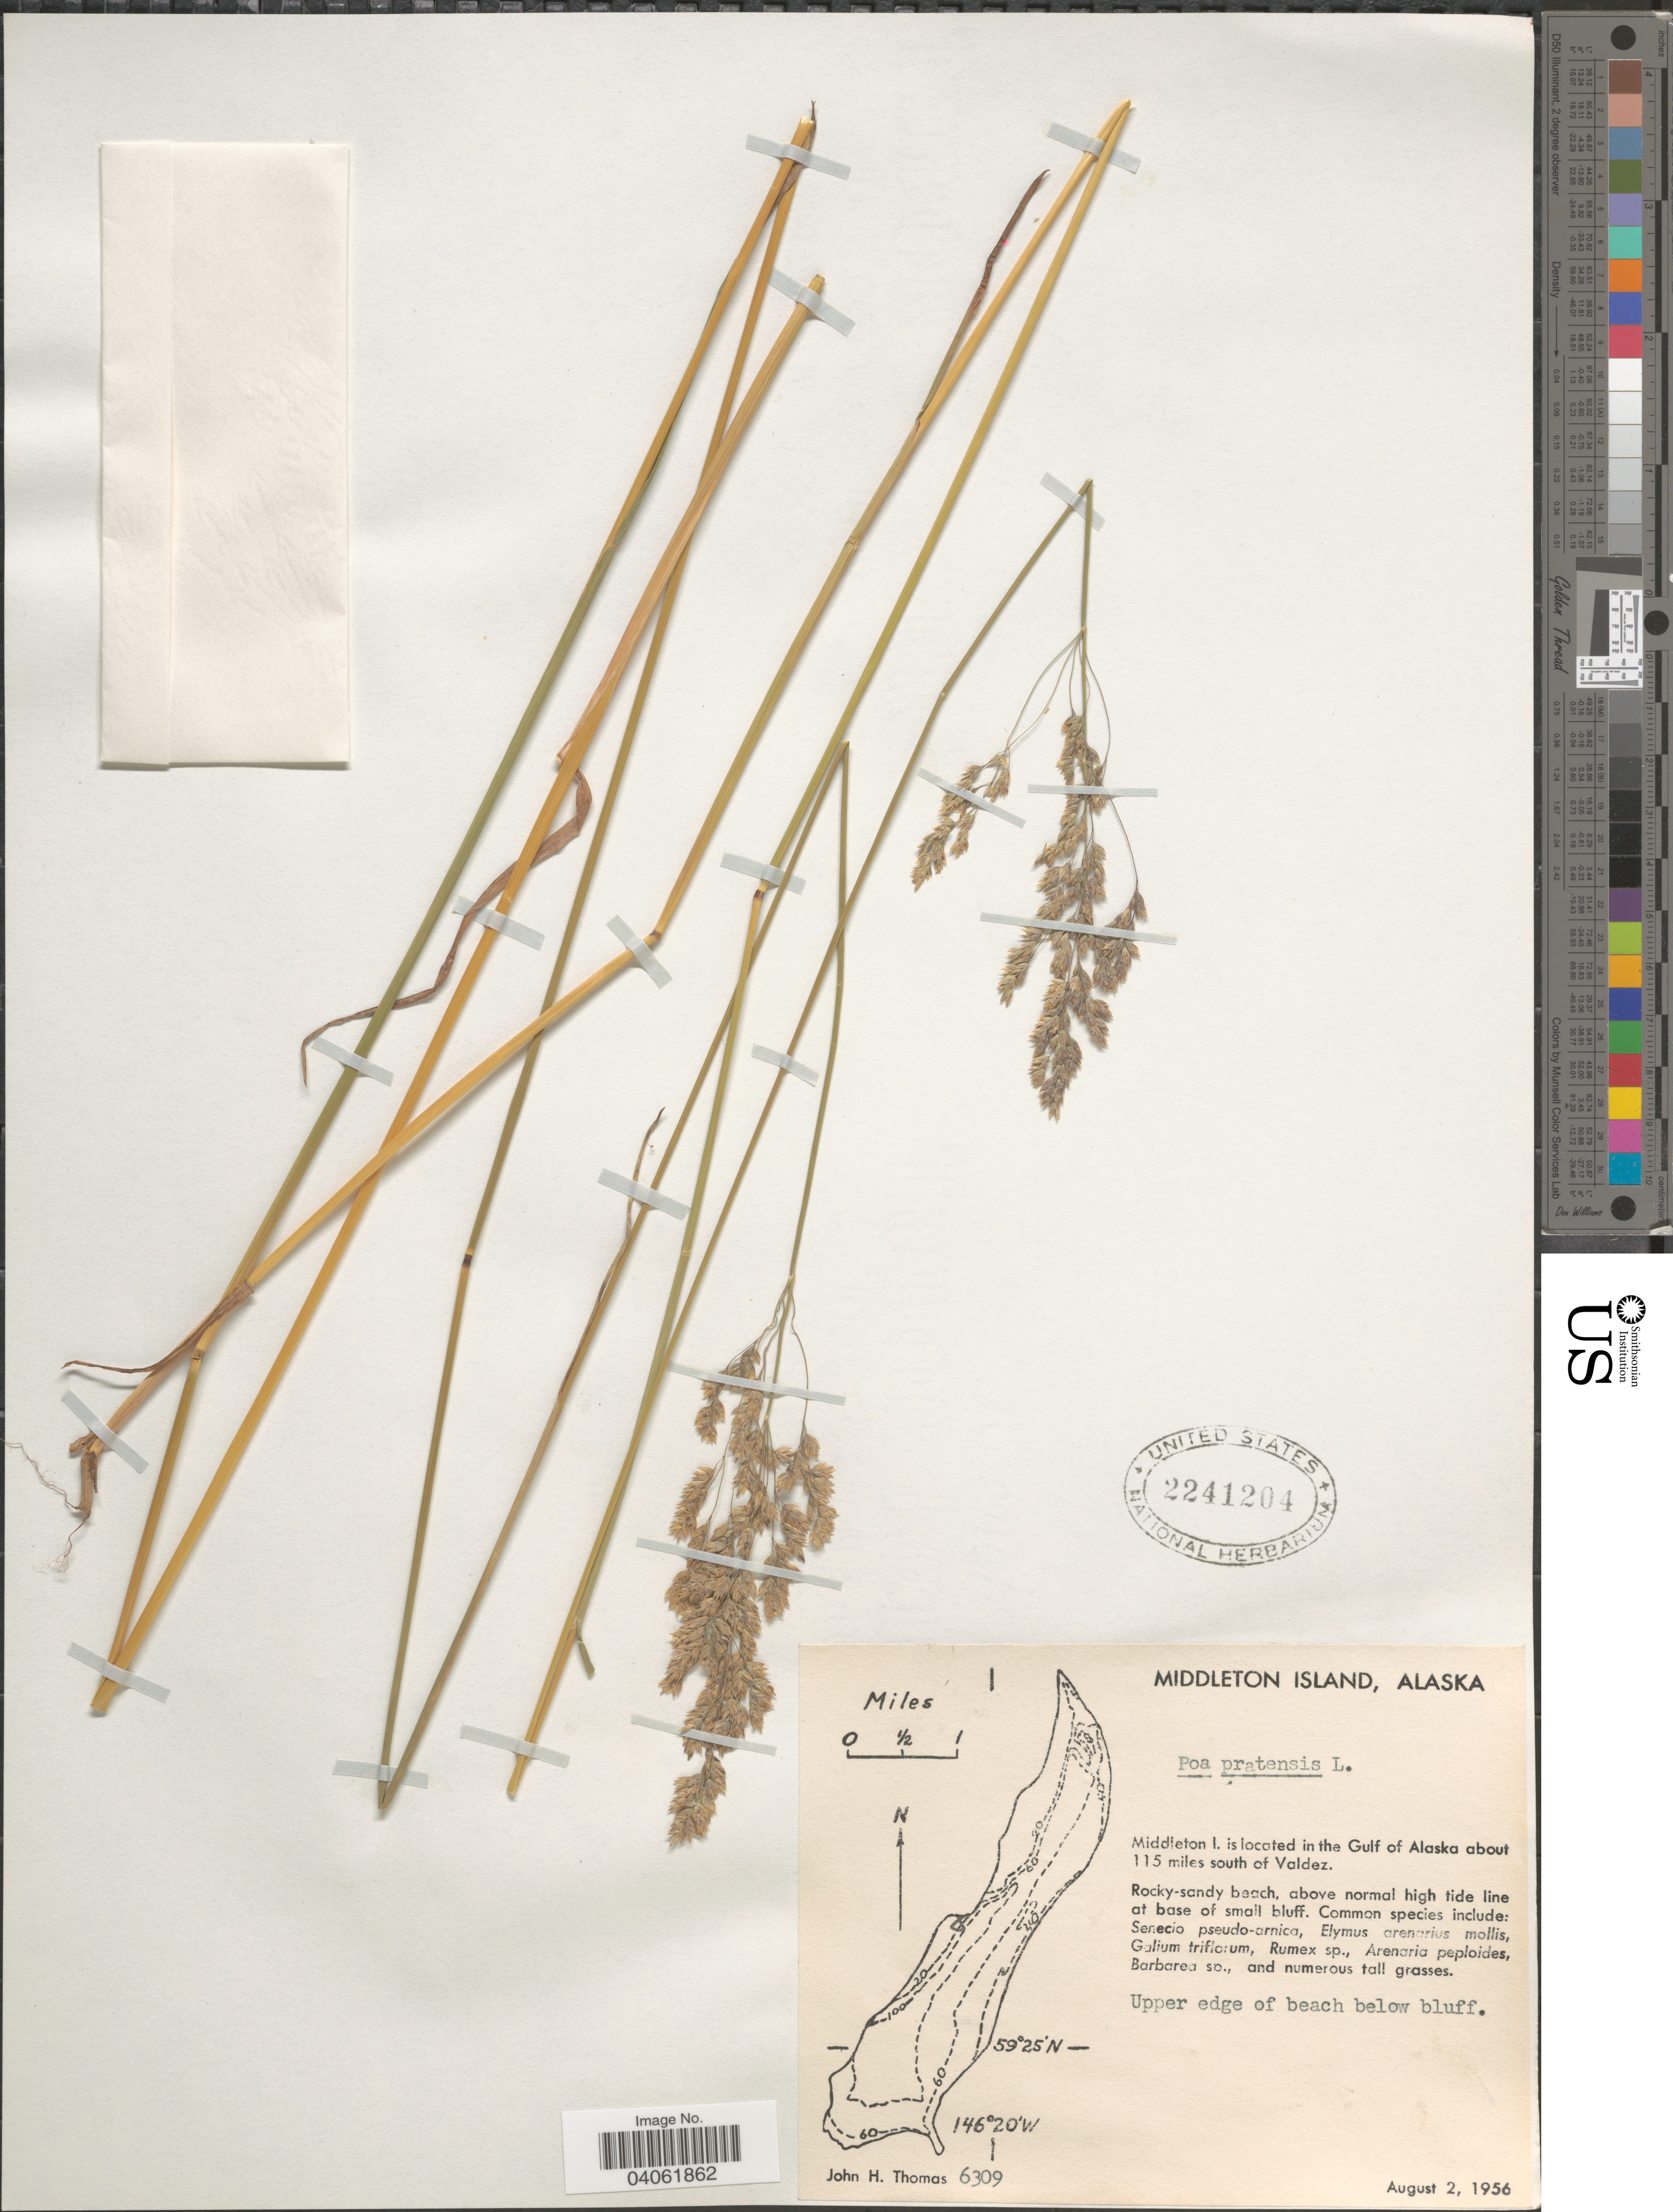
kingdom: Plantae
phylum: Tracheophyta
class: Liliopsida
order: Poales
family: Poaceae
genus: Poa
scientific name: Poa pratensis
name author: L.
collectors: J. H. Thomas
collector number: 6309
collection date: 1956-08-02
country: United States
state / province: Alaska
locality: Middleton Island. Middleton I. is located in the Gulf of Alaska about 115 miles south of Valdez.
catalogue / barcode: US 2241204